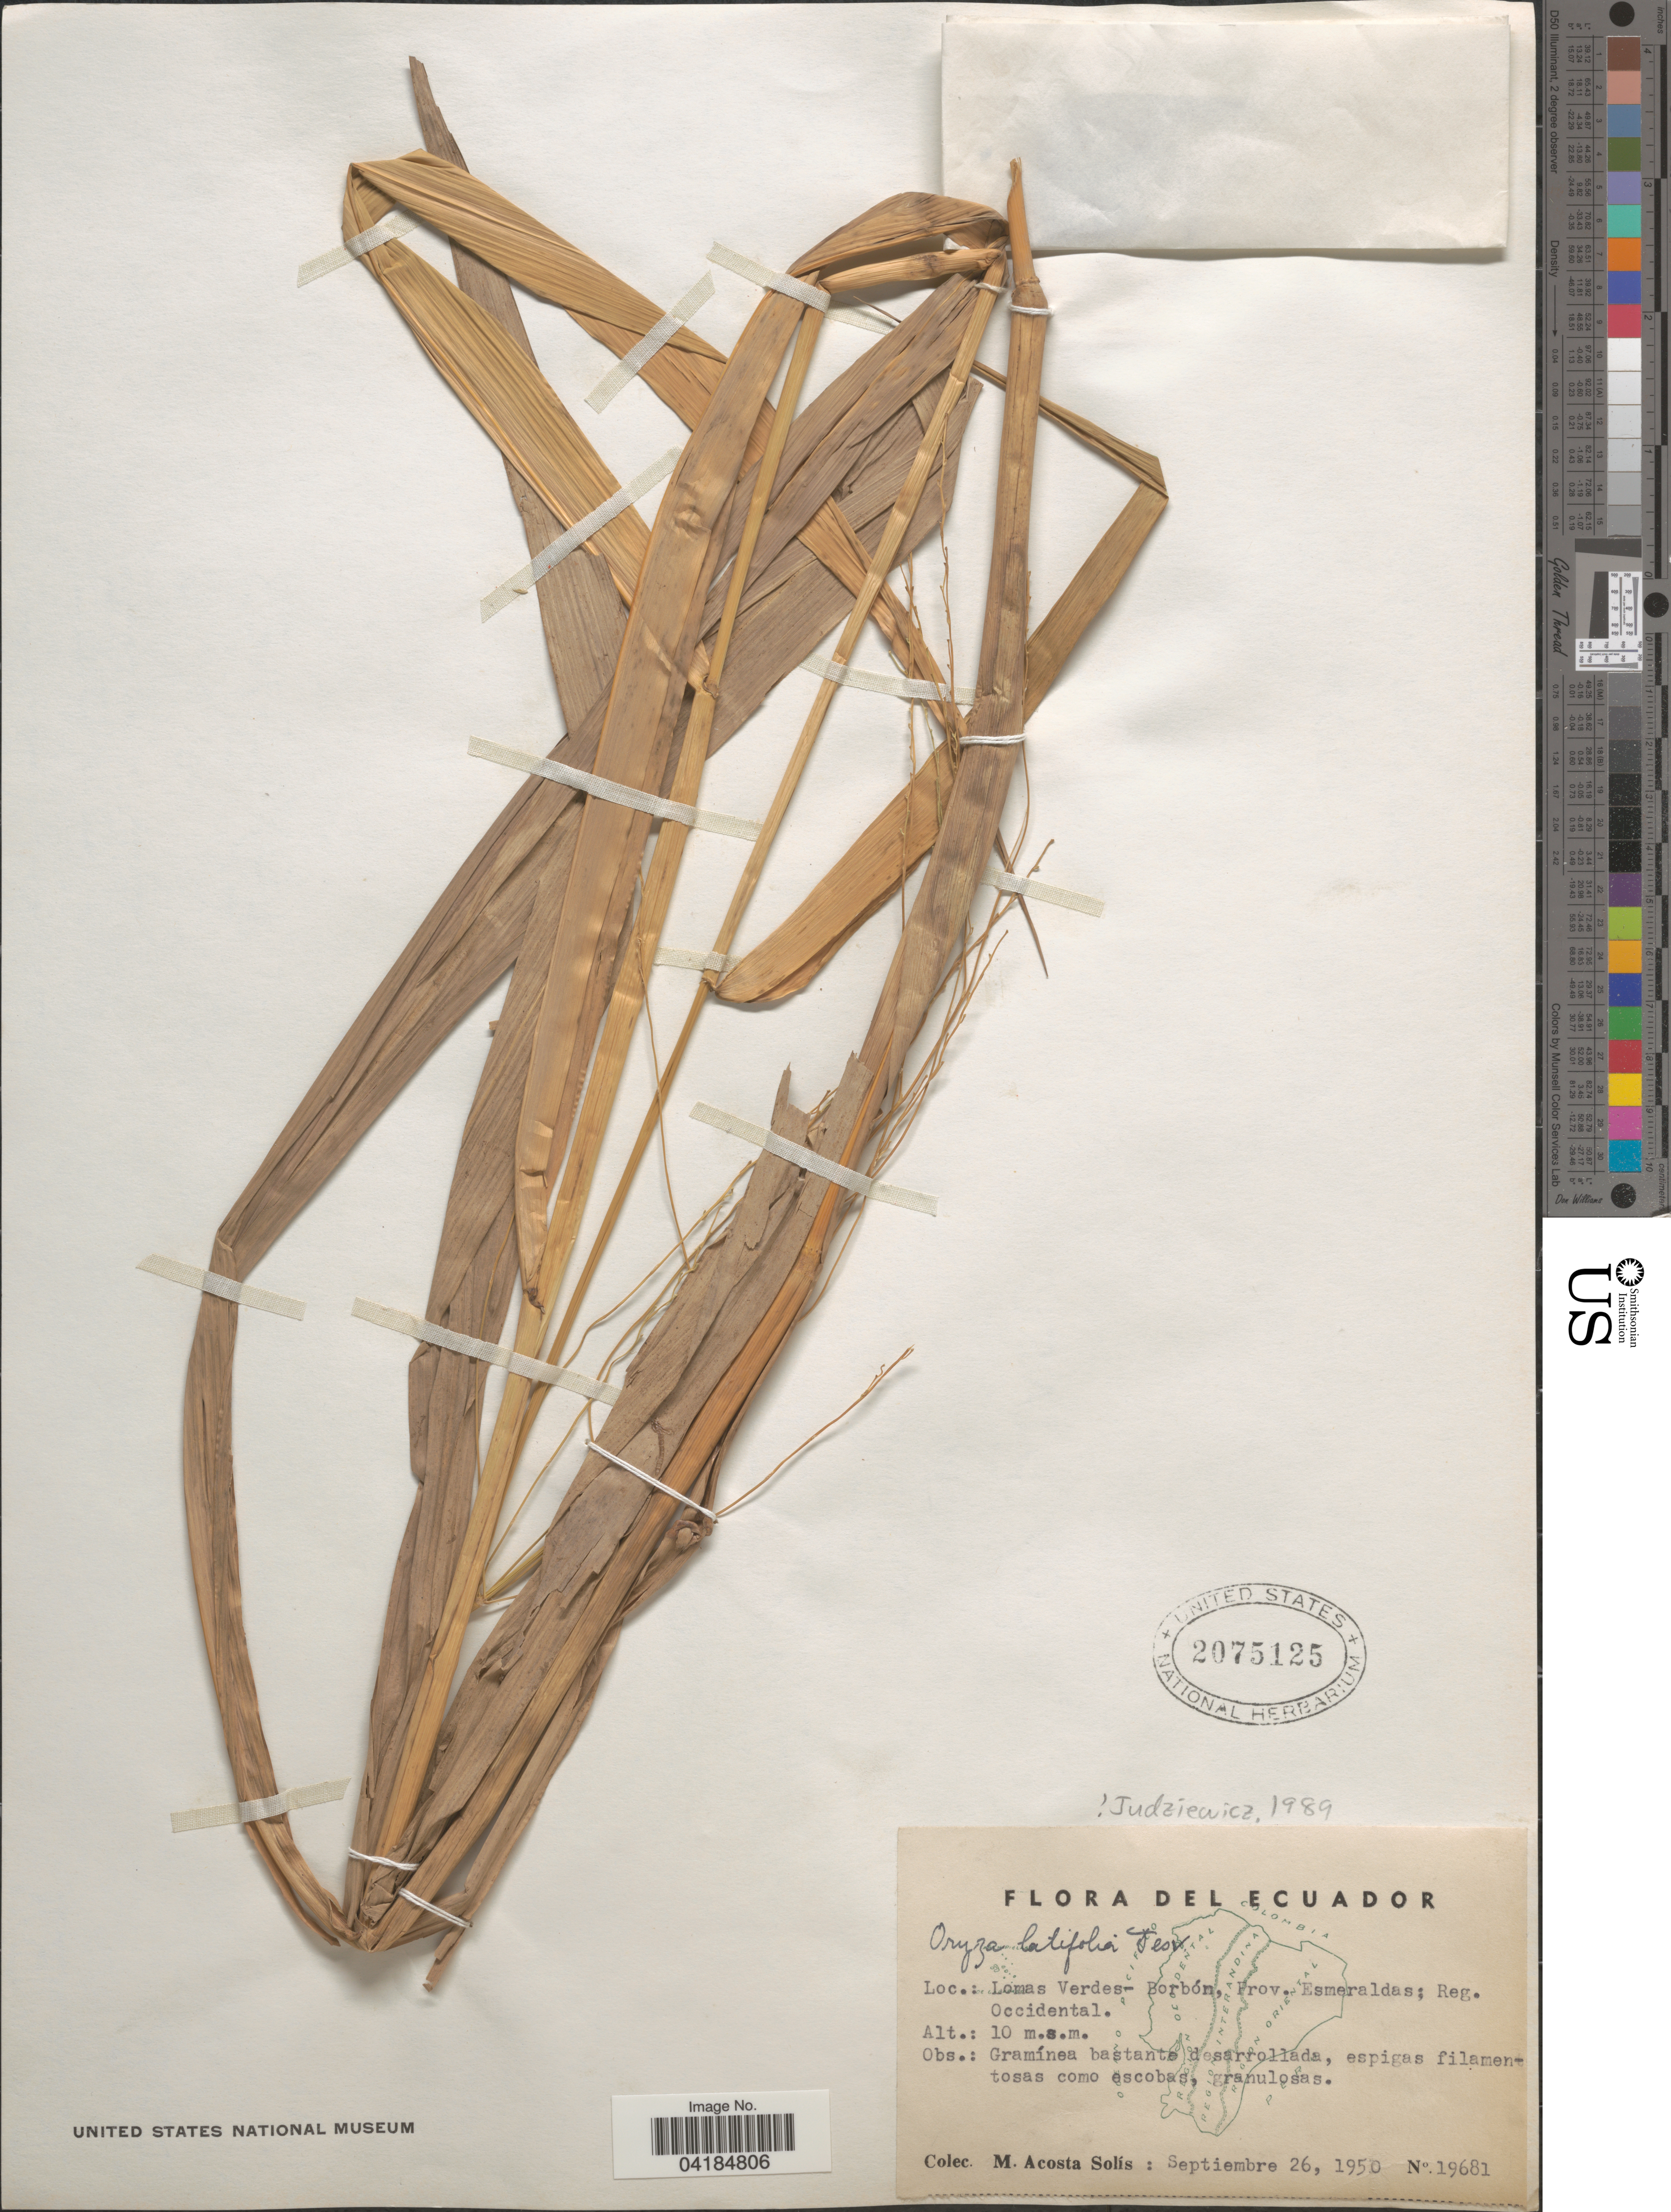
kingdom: Plantae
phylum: Tracheophyta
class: Liliopsida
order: Poales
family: Poaceae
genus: Oryza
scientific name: Oryza latifolia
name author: Desv.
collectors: M. Acosta Solis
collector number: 19681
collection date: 1950-09-26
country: Ecuador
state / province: Esmeraldas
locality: Lomas Verdes-Borbón; Reg. Occidental.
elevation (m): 10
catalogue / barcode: US 2075125